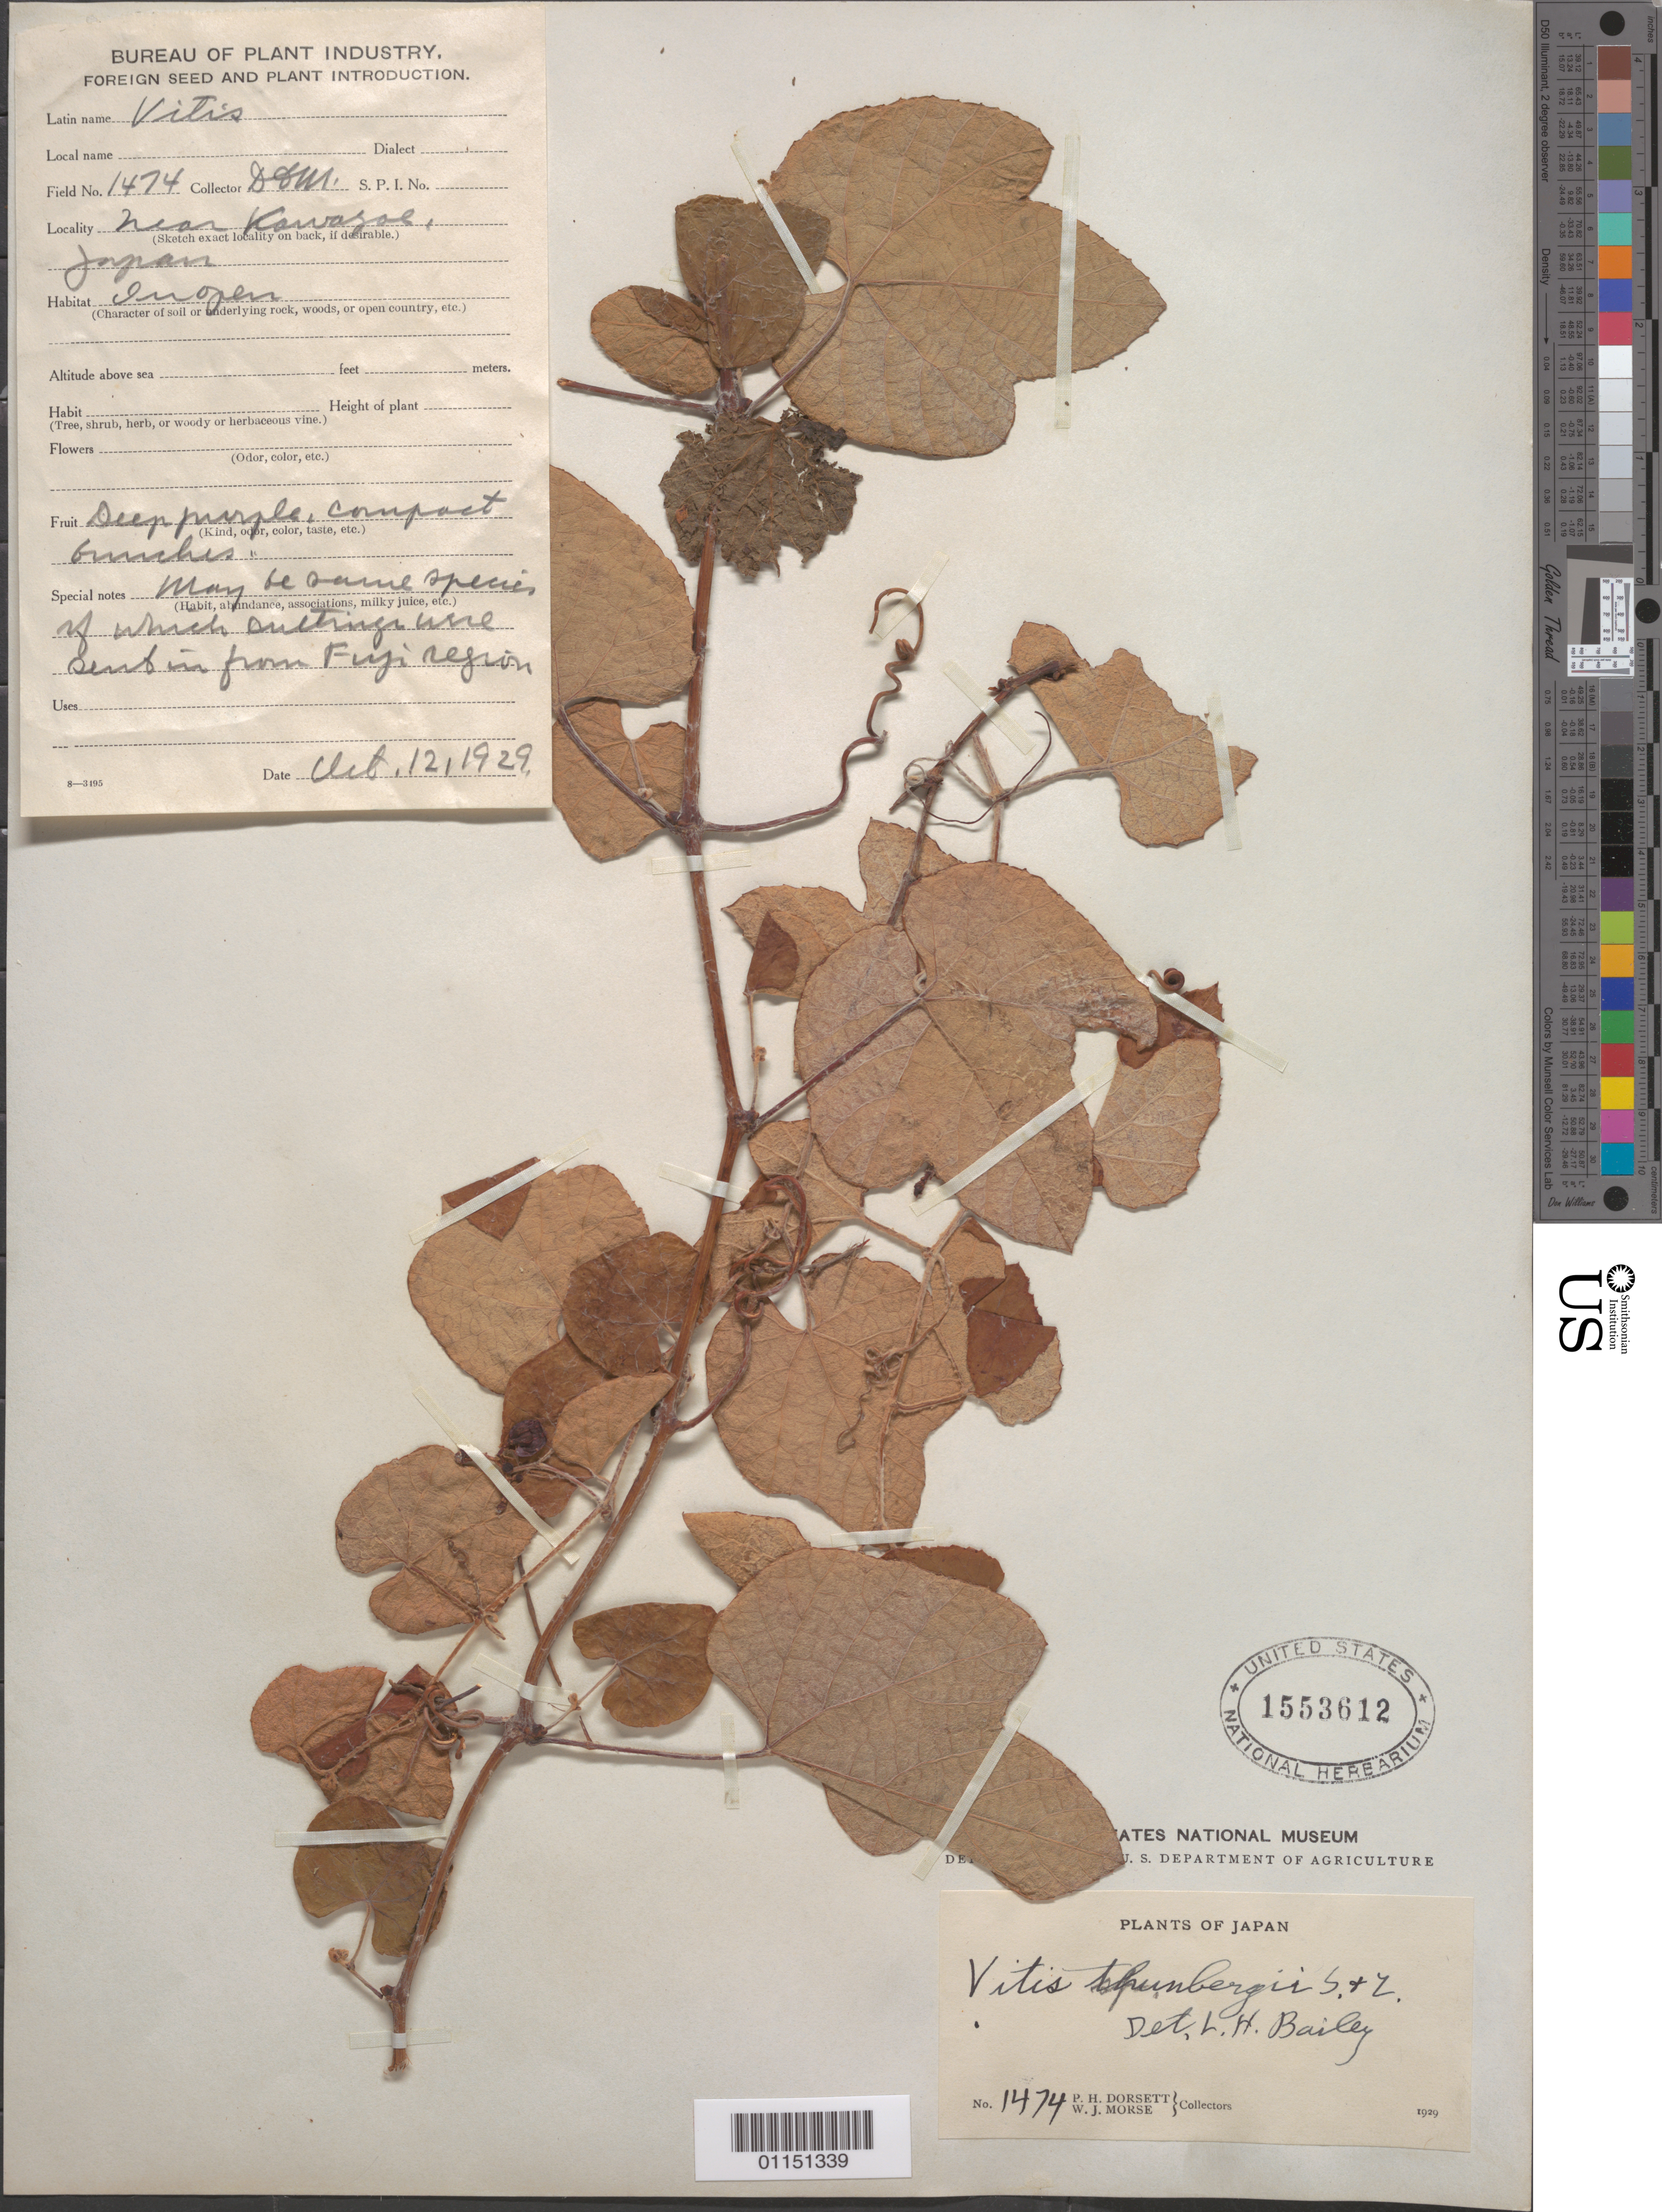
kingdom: Plantae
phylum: Tracheophyta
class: Magnoliopsida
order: Vitales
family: Vitaceae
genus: Vitis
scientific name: Vitis thunbergii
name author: Siebold & Zucc.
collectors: P. H. Dorsett & W. J. Morse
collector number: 1474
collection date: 1929-12-12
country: Japan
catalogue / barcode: US 1553612